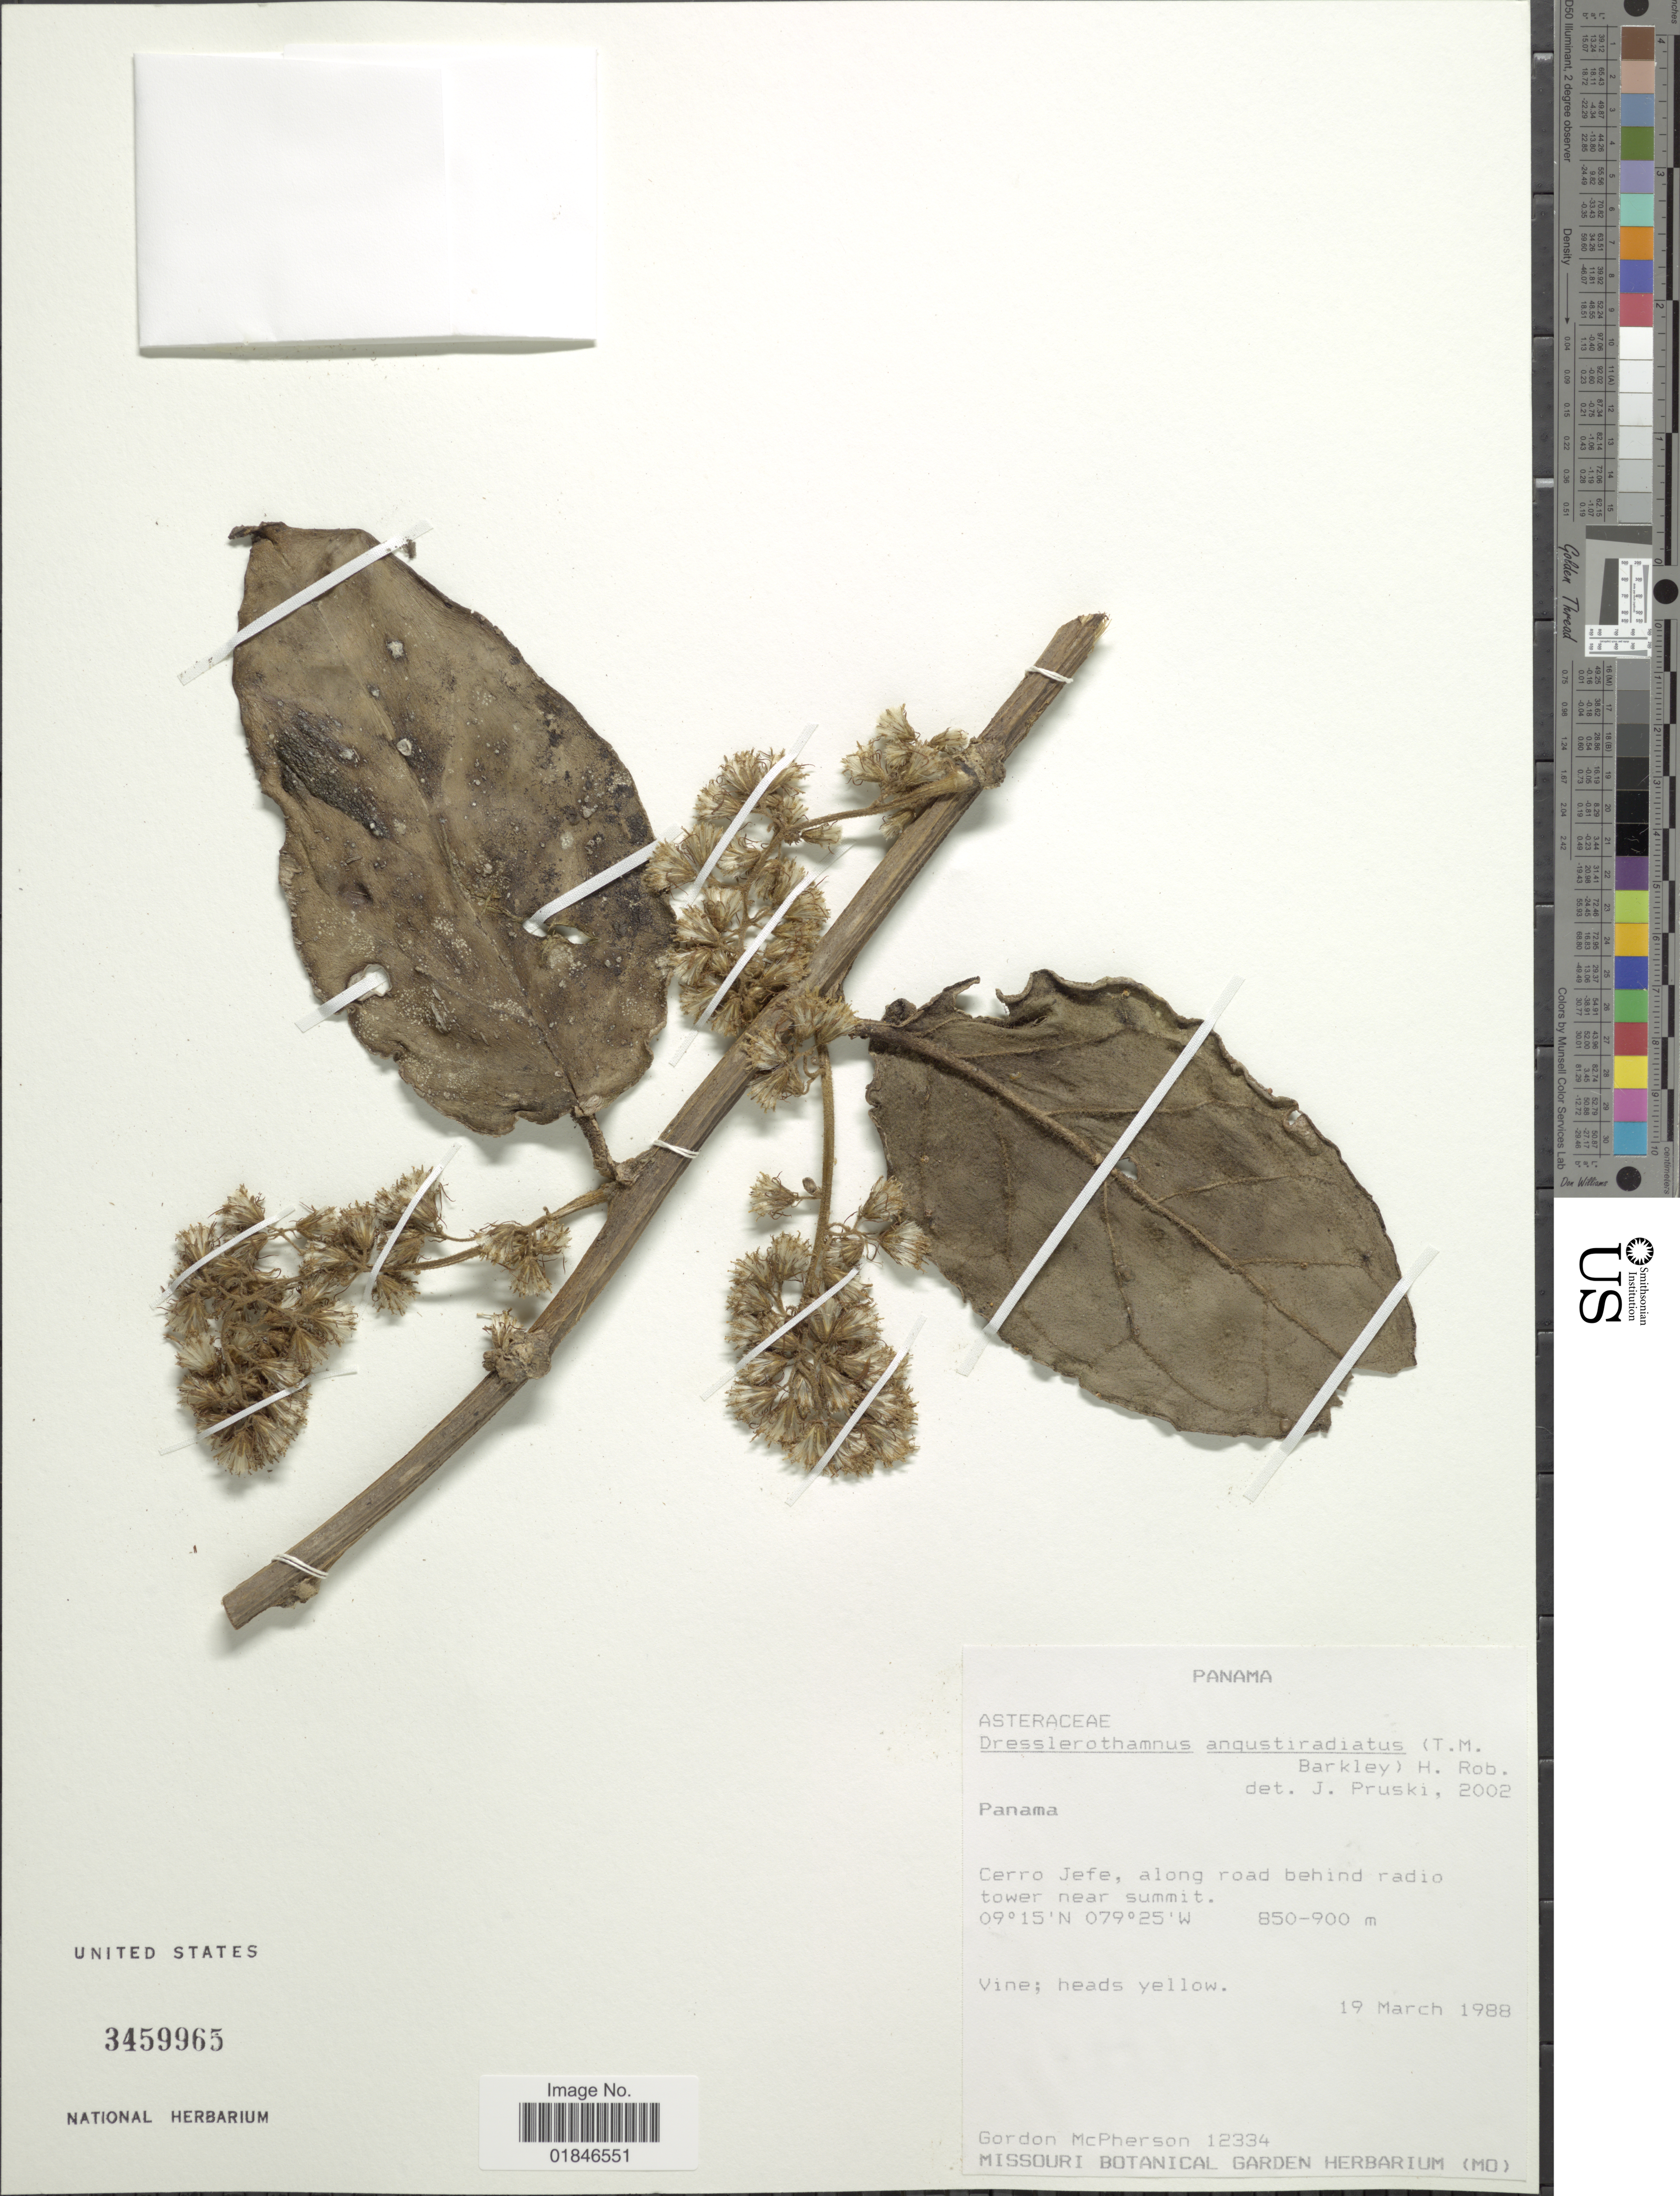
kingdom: Plantae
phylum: Tracheophyta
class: Magnoliopsida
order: Asterales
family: Asteraceae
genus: Dresslerothamnus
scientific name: Dresslerothamnus angustiradiatus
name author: (T.M. Barkley) H. Rob.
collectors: G. D. McPherson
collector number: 12334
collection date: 1988-03-19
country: Panama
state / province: Panamá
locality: Panama, Cerro Jefe, along road behind radio tower near summit.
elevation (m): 850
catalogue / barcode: US 3459965